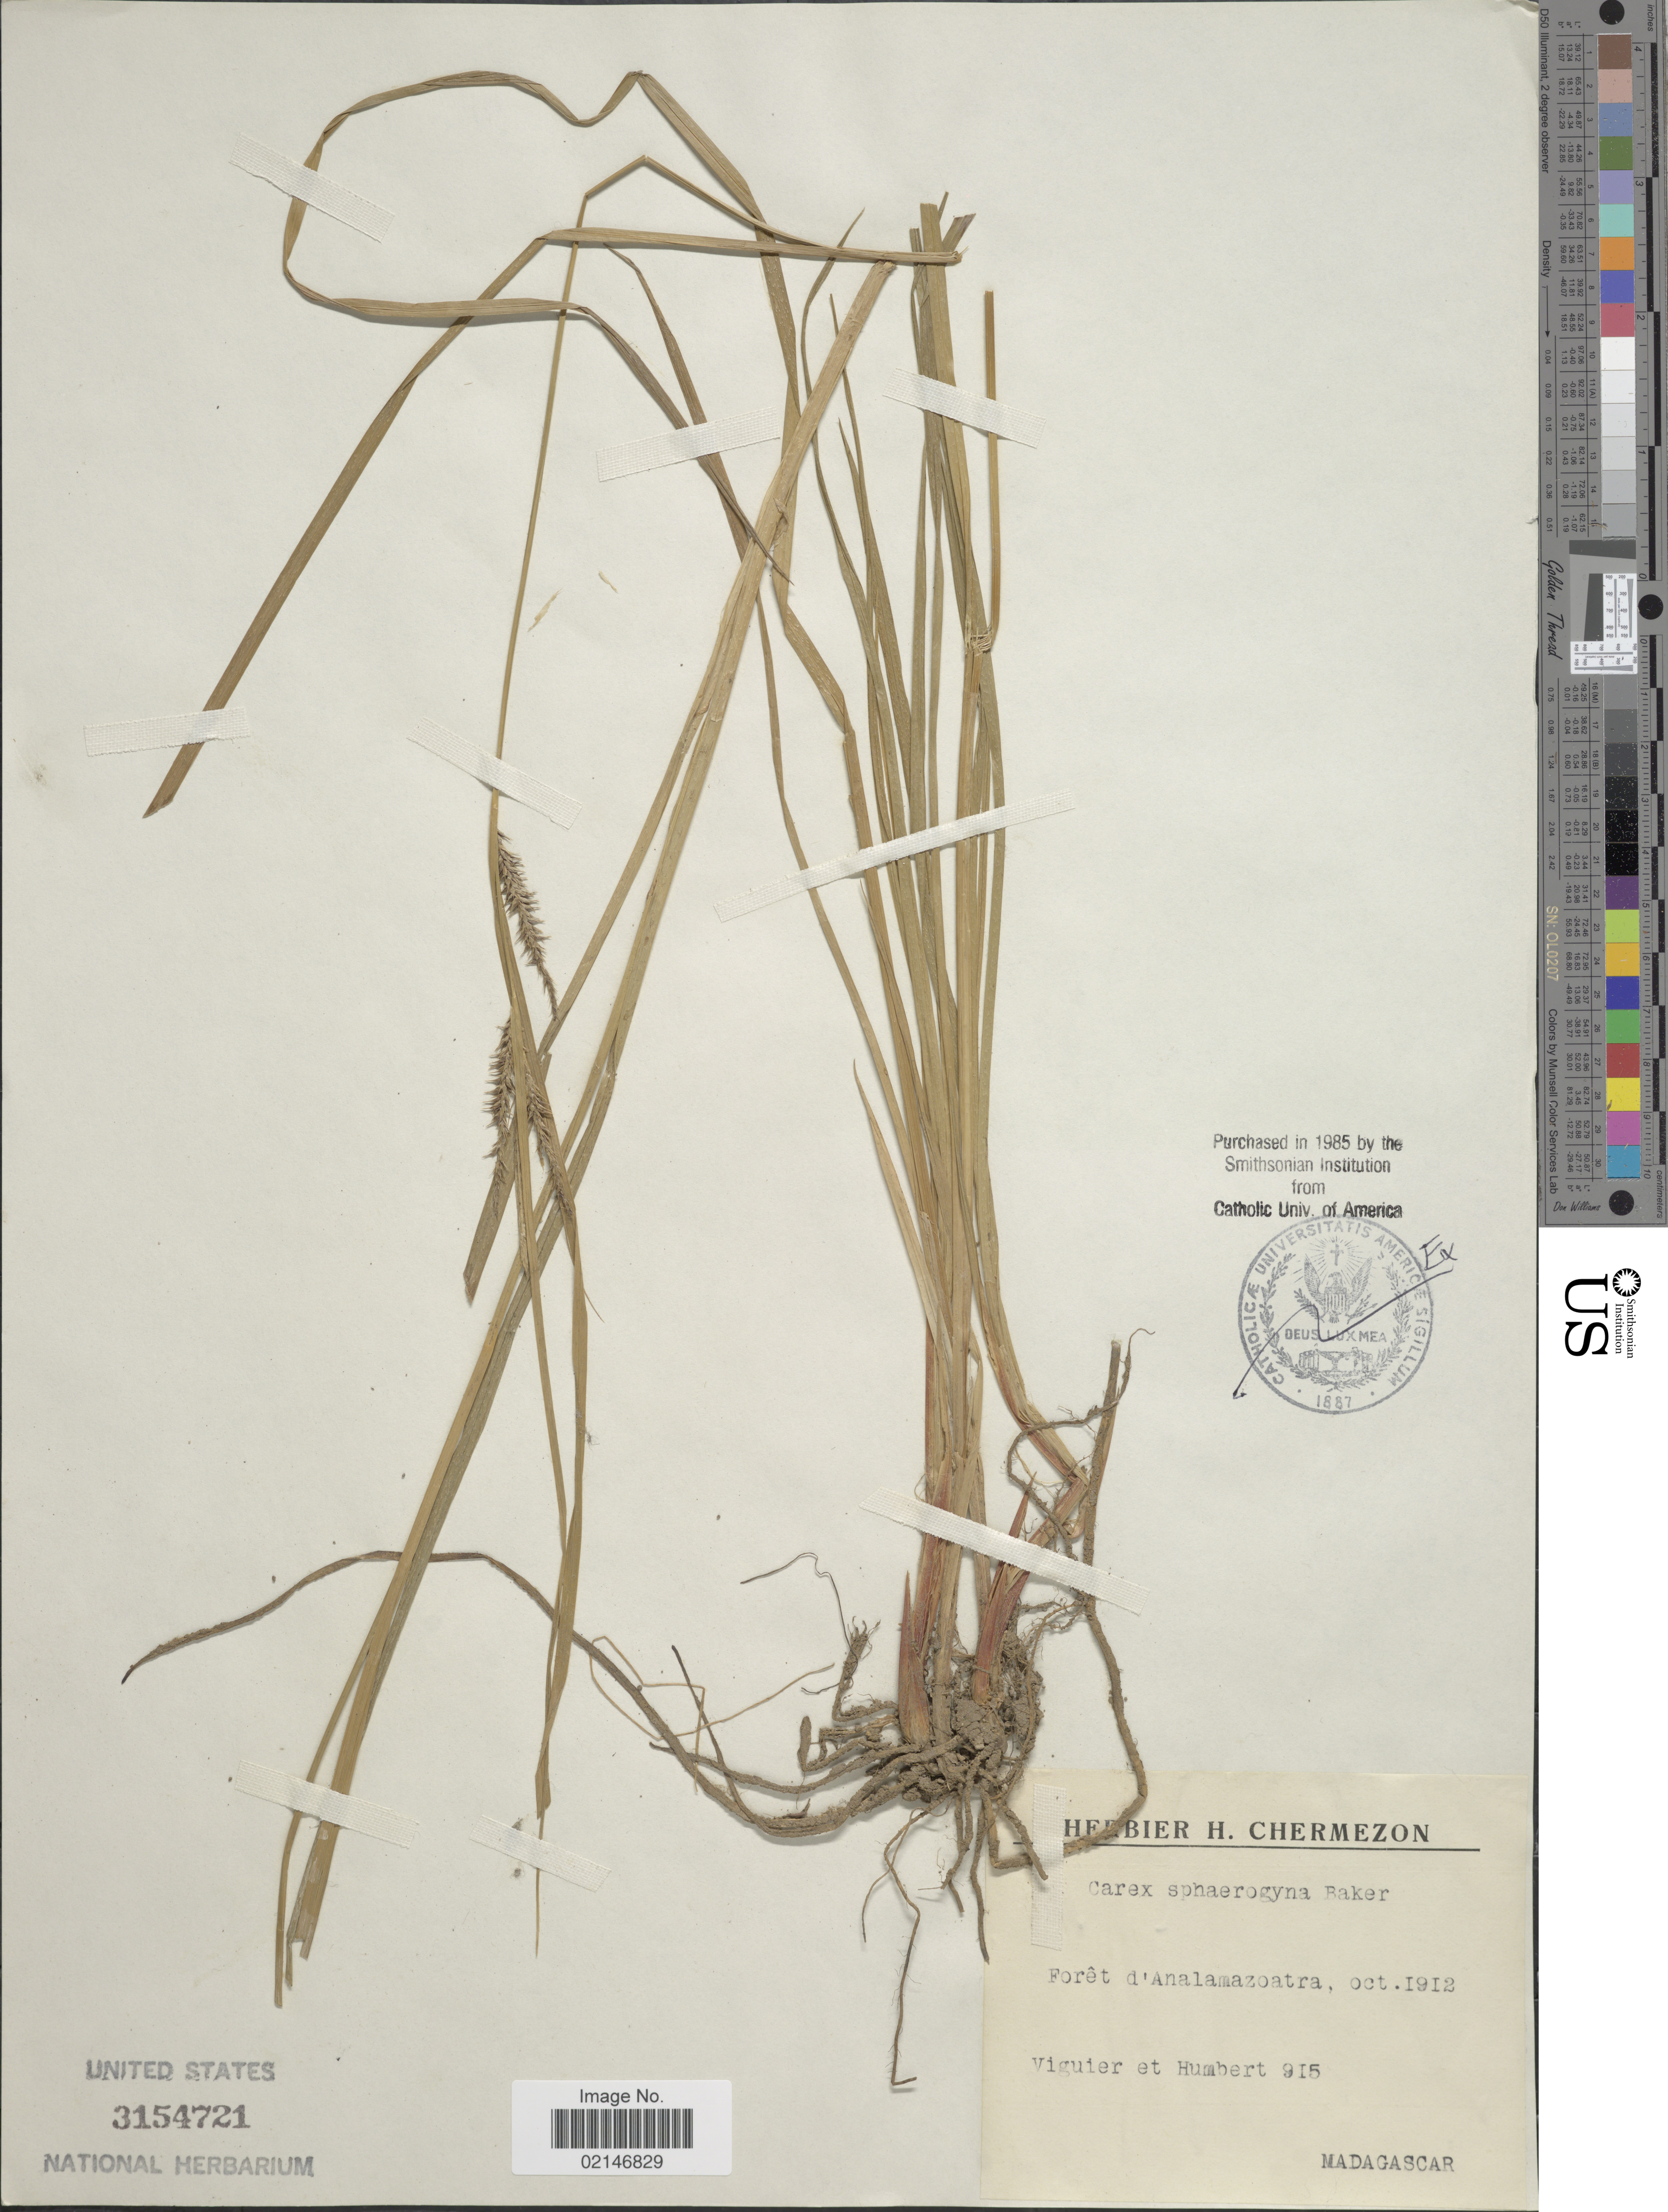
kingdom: Plantae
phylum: Tracheophyta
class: Liliopsida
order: Poales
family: Cyperaceae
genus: Carex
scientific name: Carex sphaerogyna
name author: Baker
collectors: Viguier & H. Humbert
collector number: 915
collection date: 1912-10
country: Madagascar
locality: Foret d'Analamazoatra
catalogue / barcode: US 3154721